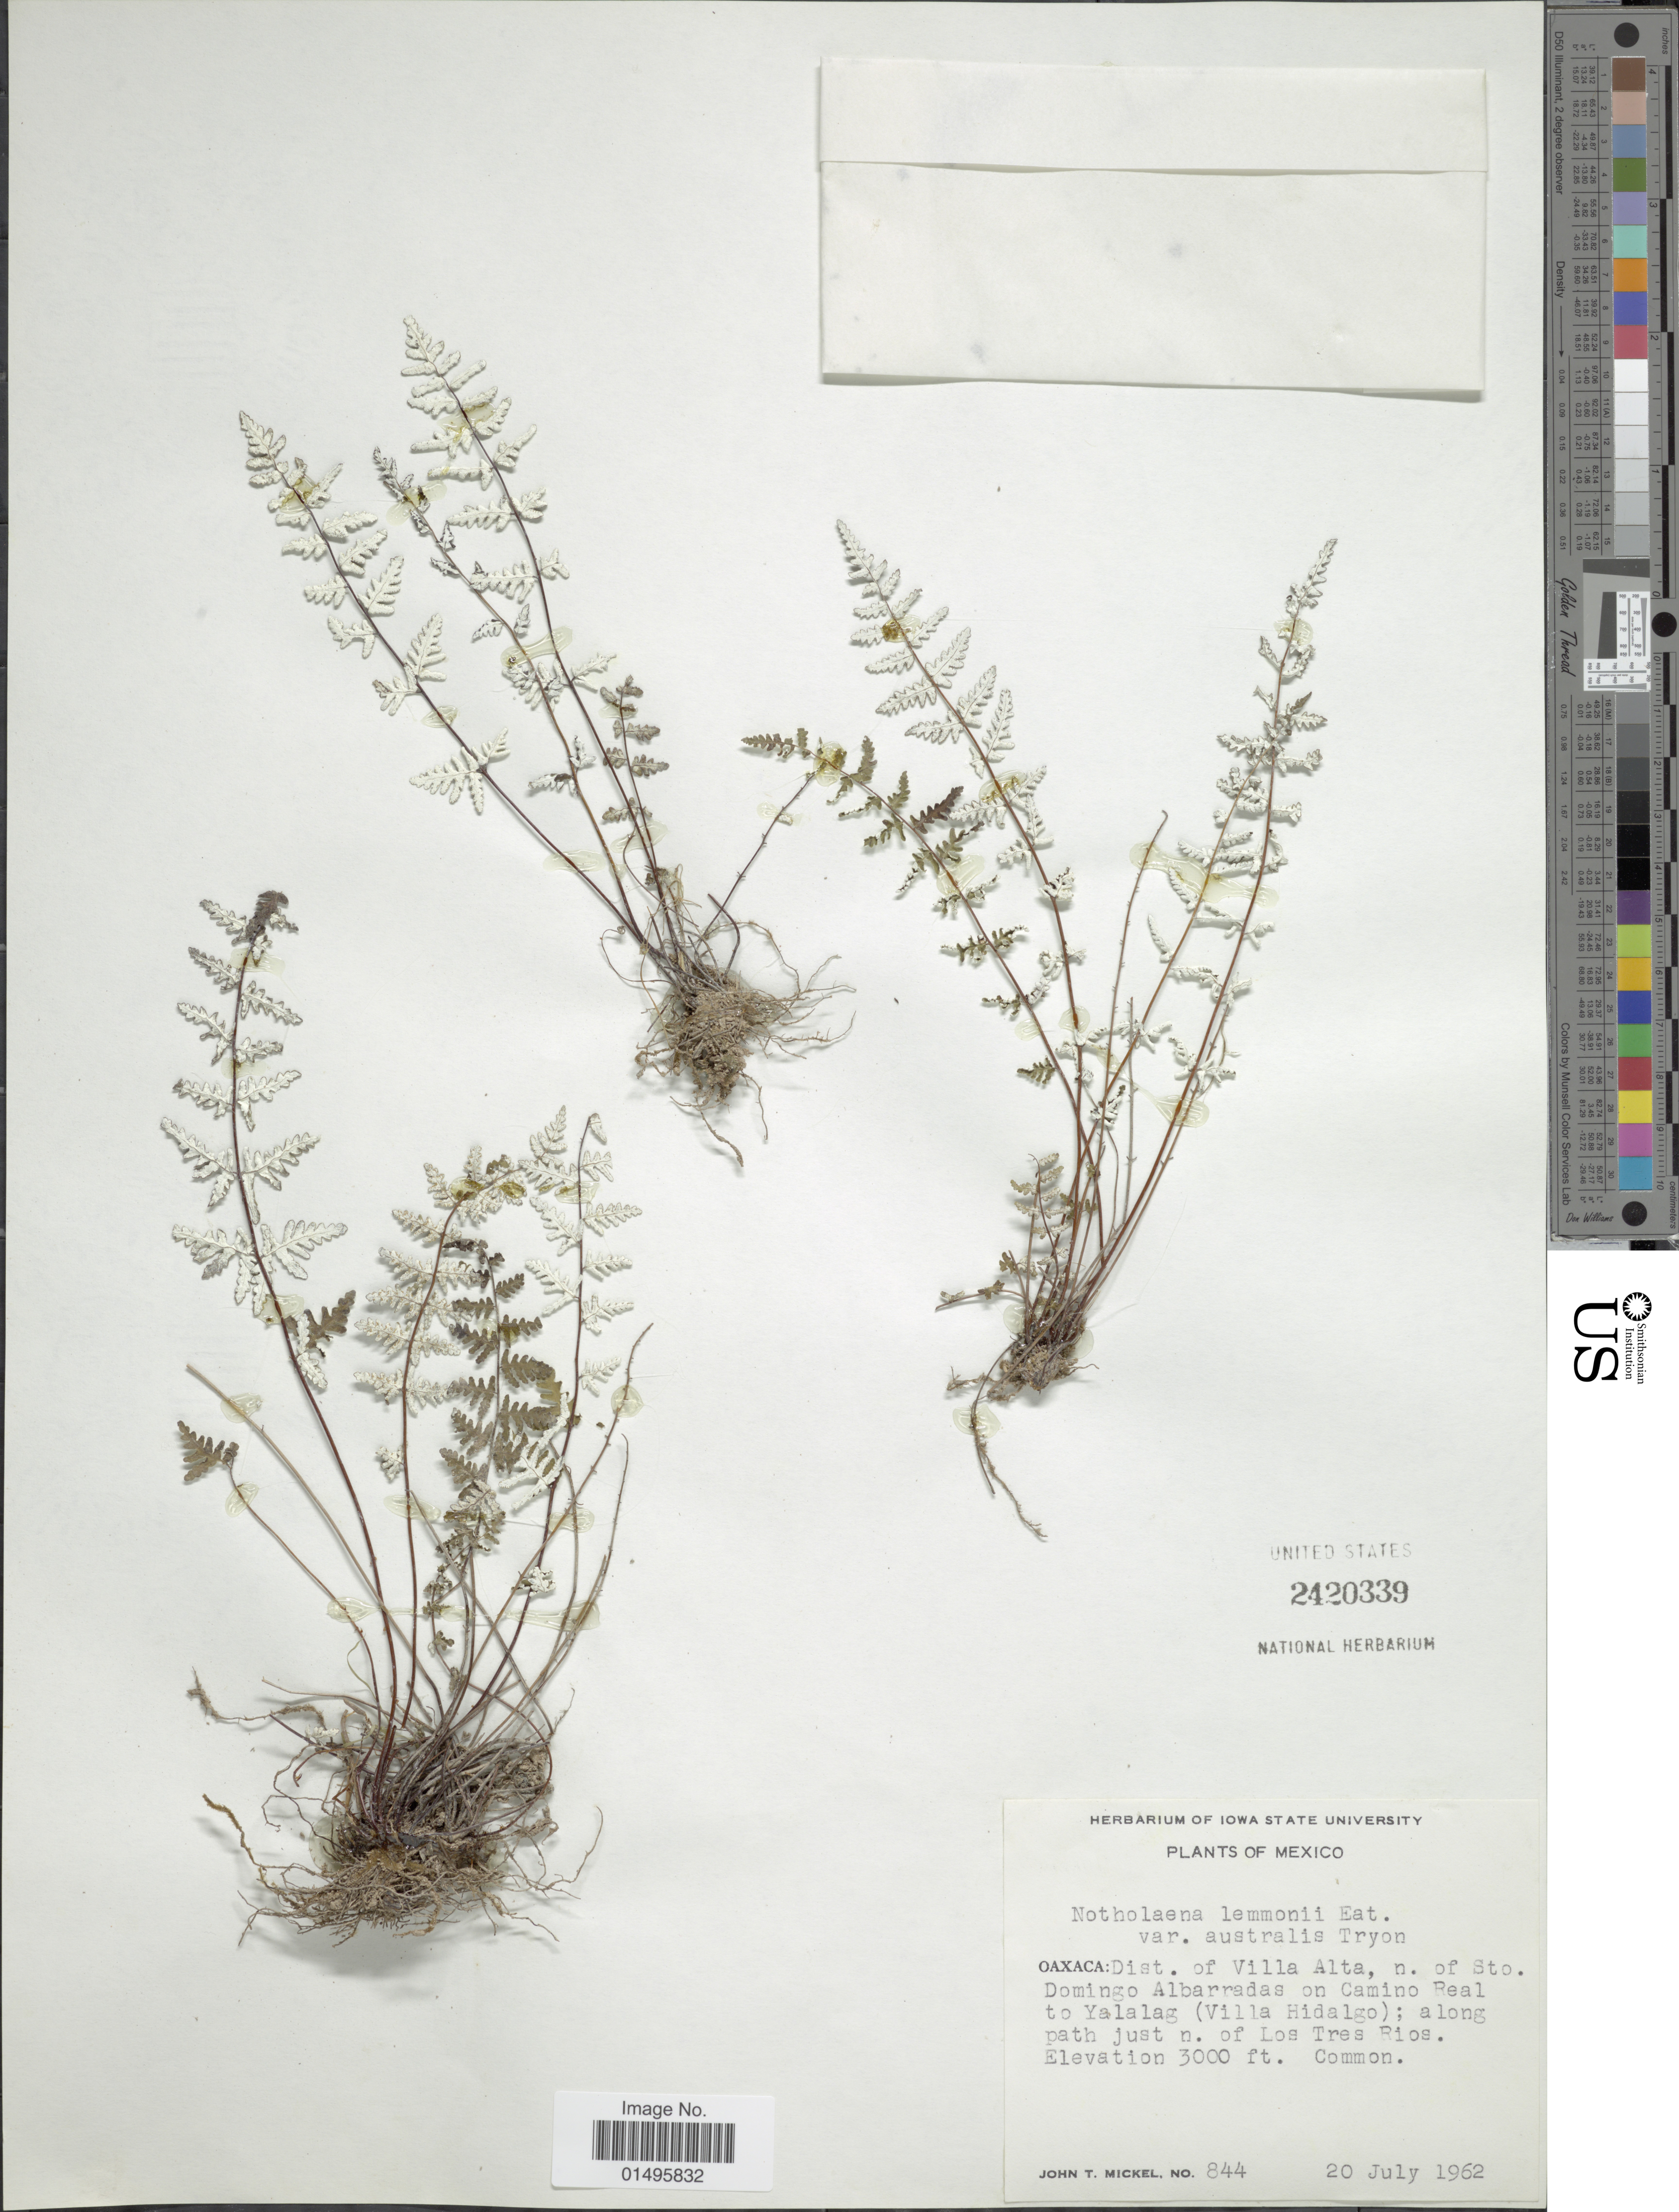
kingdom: Plantae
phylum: Tracheophyta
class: Polypodiopsida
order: Polypodiales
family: Pteridaceae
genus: Notholaena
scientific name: Notholaena lemmonii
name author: D.C. Eaton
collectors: J. T. Mickel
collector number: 844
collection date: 1962-07-20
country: Mexico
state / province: Oaxaca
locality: Mexico, Oaxaca: Dist. of Villa Alta, n. of Sto. Domingo Albarradas on Camino Real to Yalalag ( Villa Hidalgo); along path just n. of Los Tres Rios.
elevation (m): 914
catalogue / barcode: US 2420339